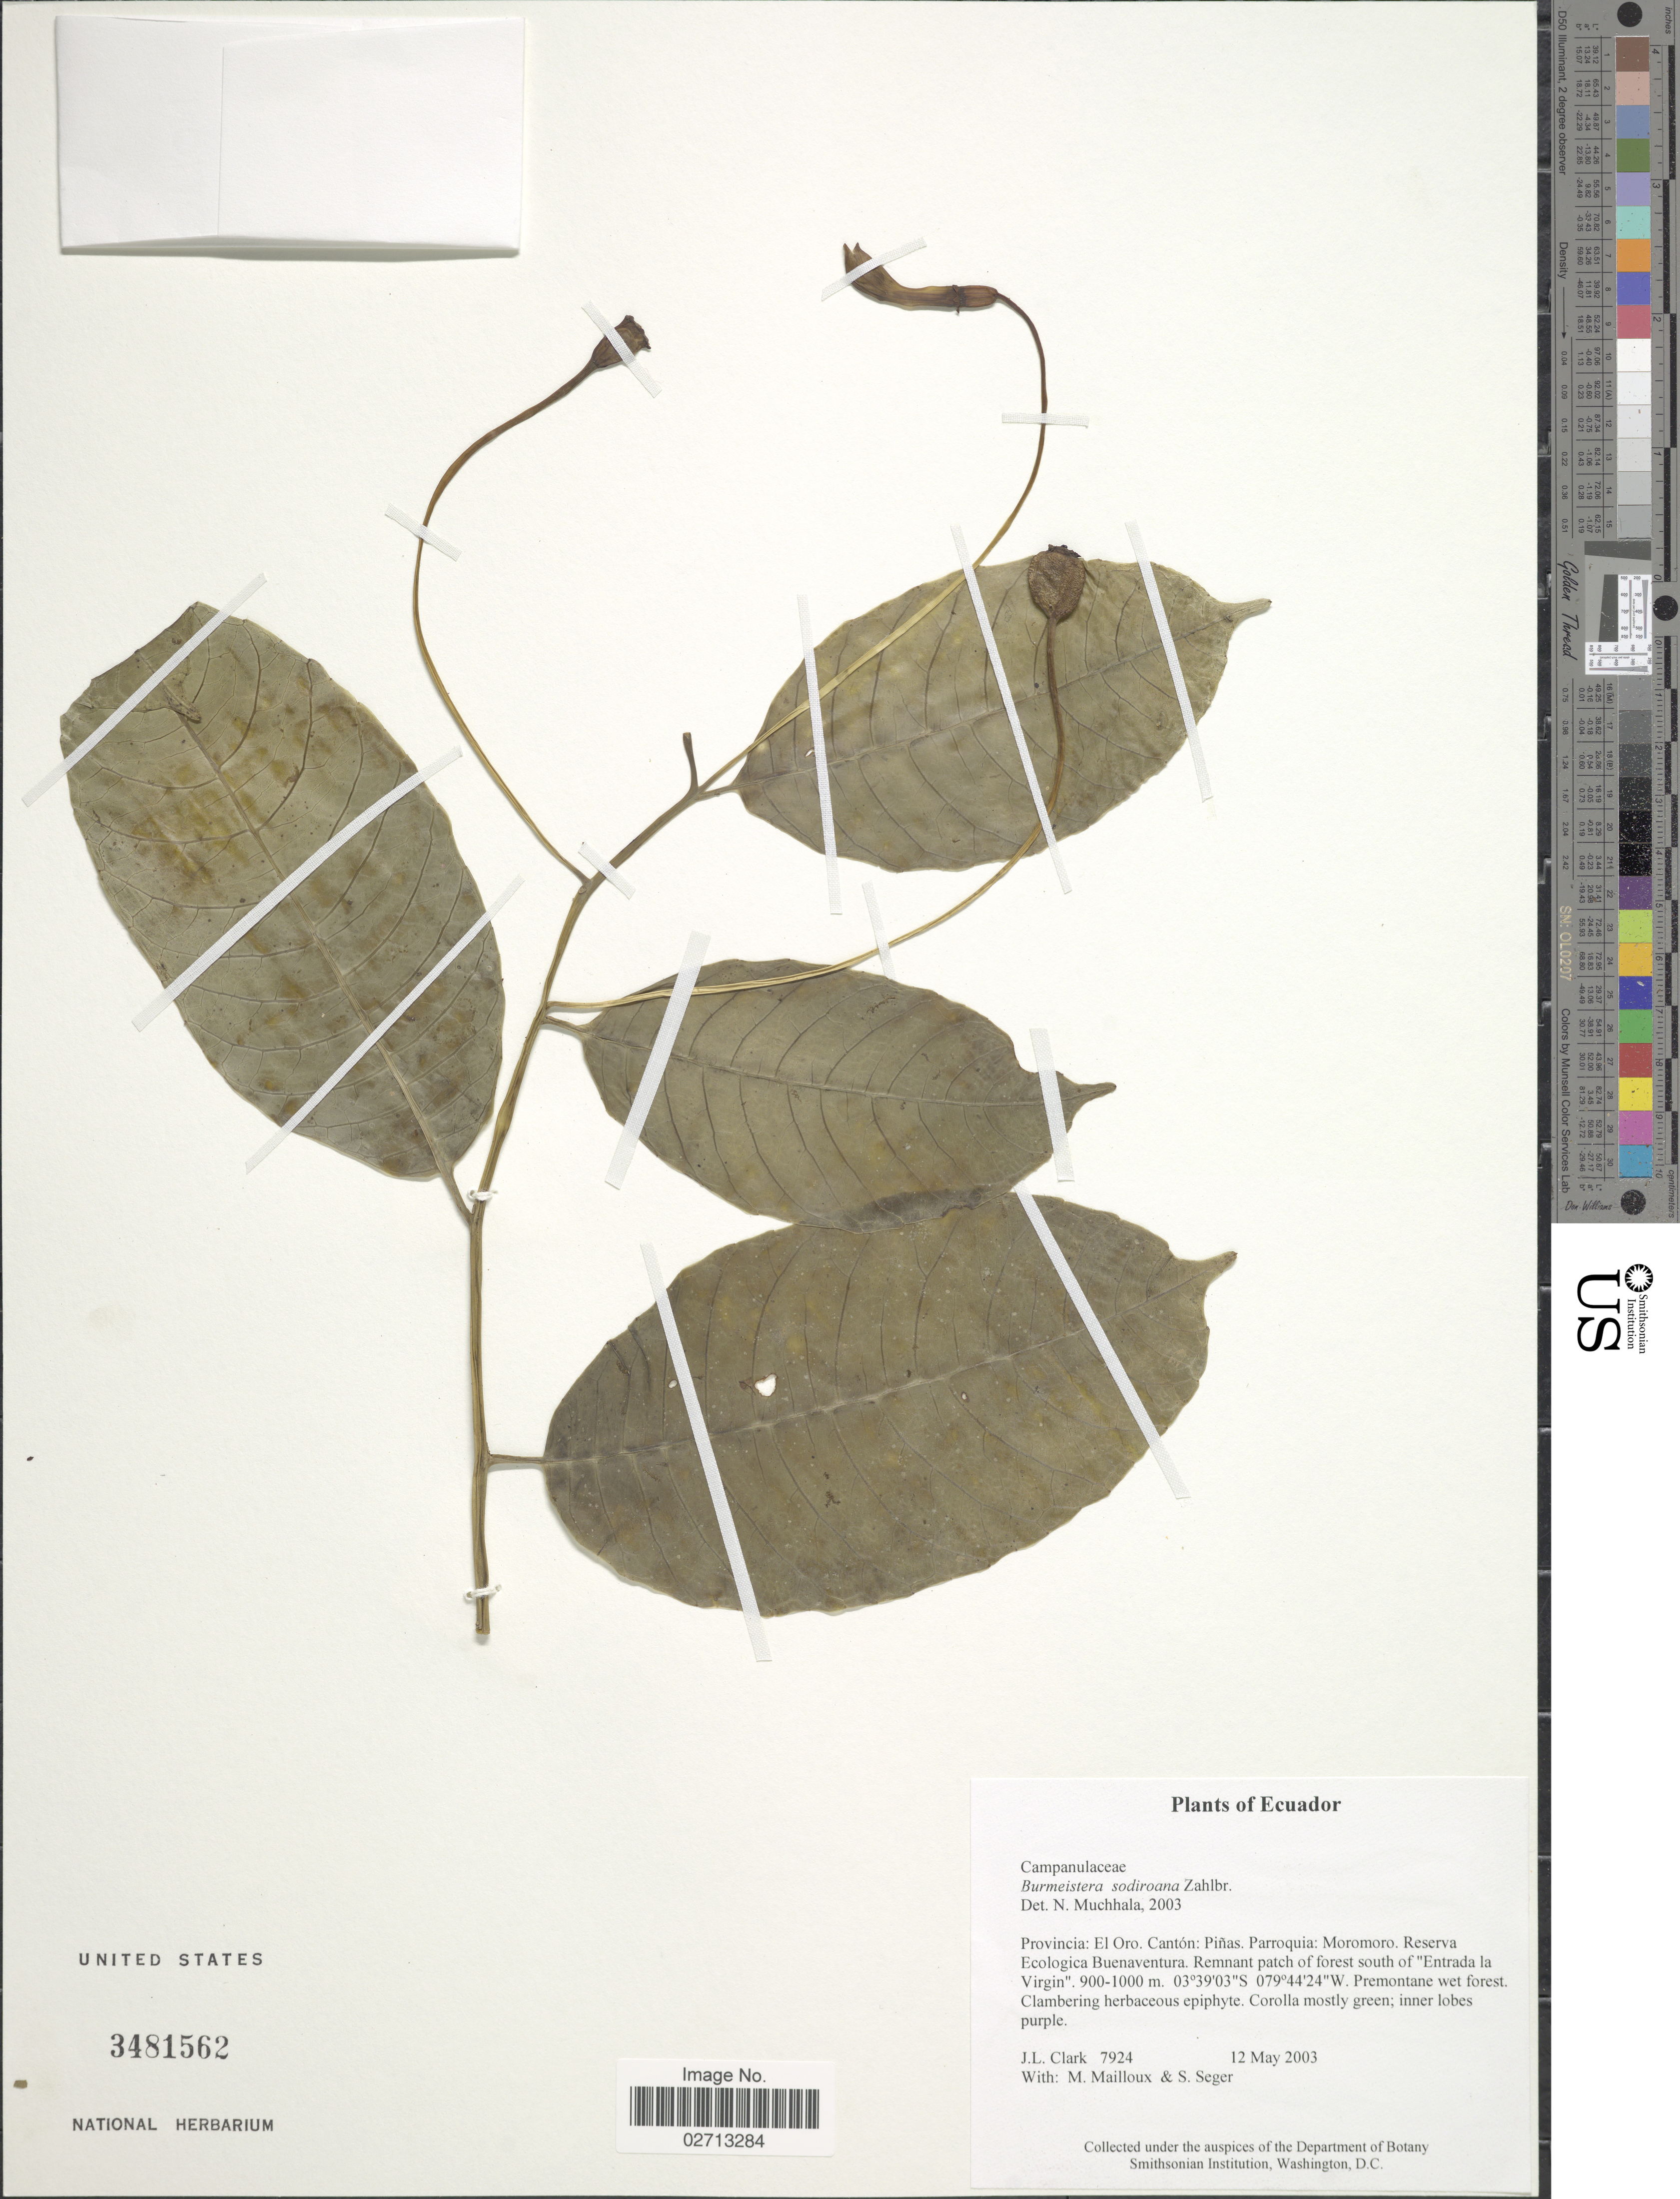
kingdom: Plantae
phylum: Tracheophyta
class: Magnoliopsida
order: Asterales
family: Campanulaceae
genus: Burmeistera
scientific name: Burmeistera sodiroana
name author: Zahlbr.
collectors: J. L. Clark, M. Mailloux & S. Seger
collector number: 7924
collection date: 2003-05-12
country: Ecuador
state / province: El Oro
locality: Cantón: Piñas. Parroquia: Moromoro. Reserva Ecologica Buenaventura.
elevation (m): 900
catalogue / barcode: US 3481562